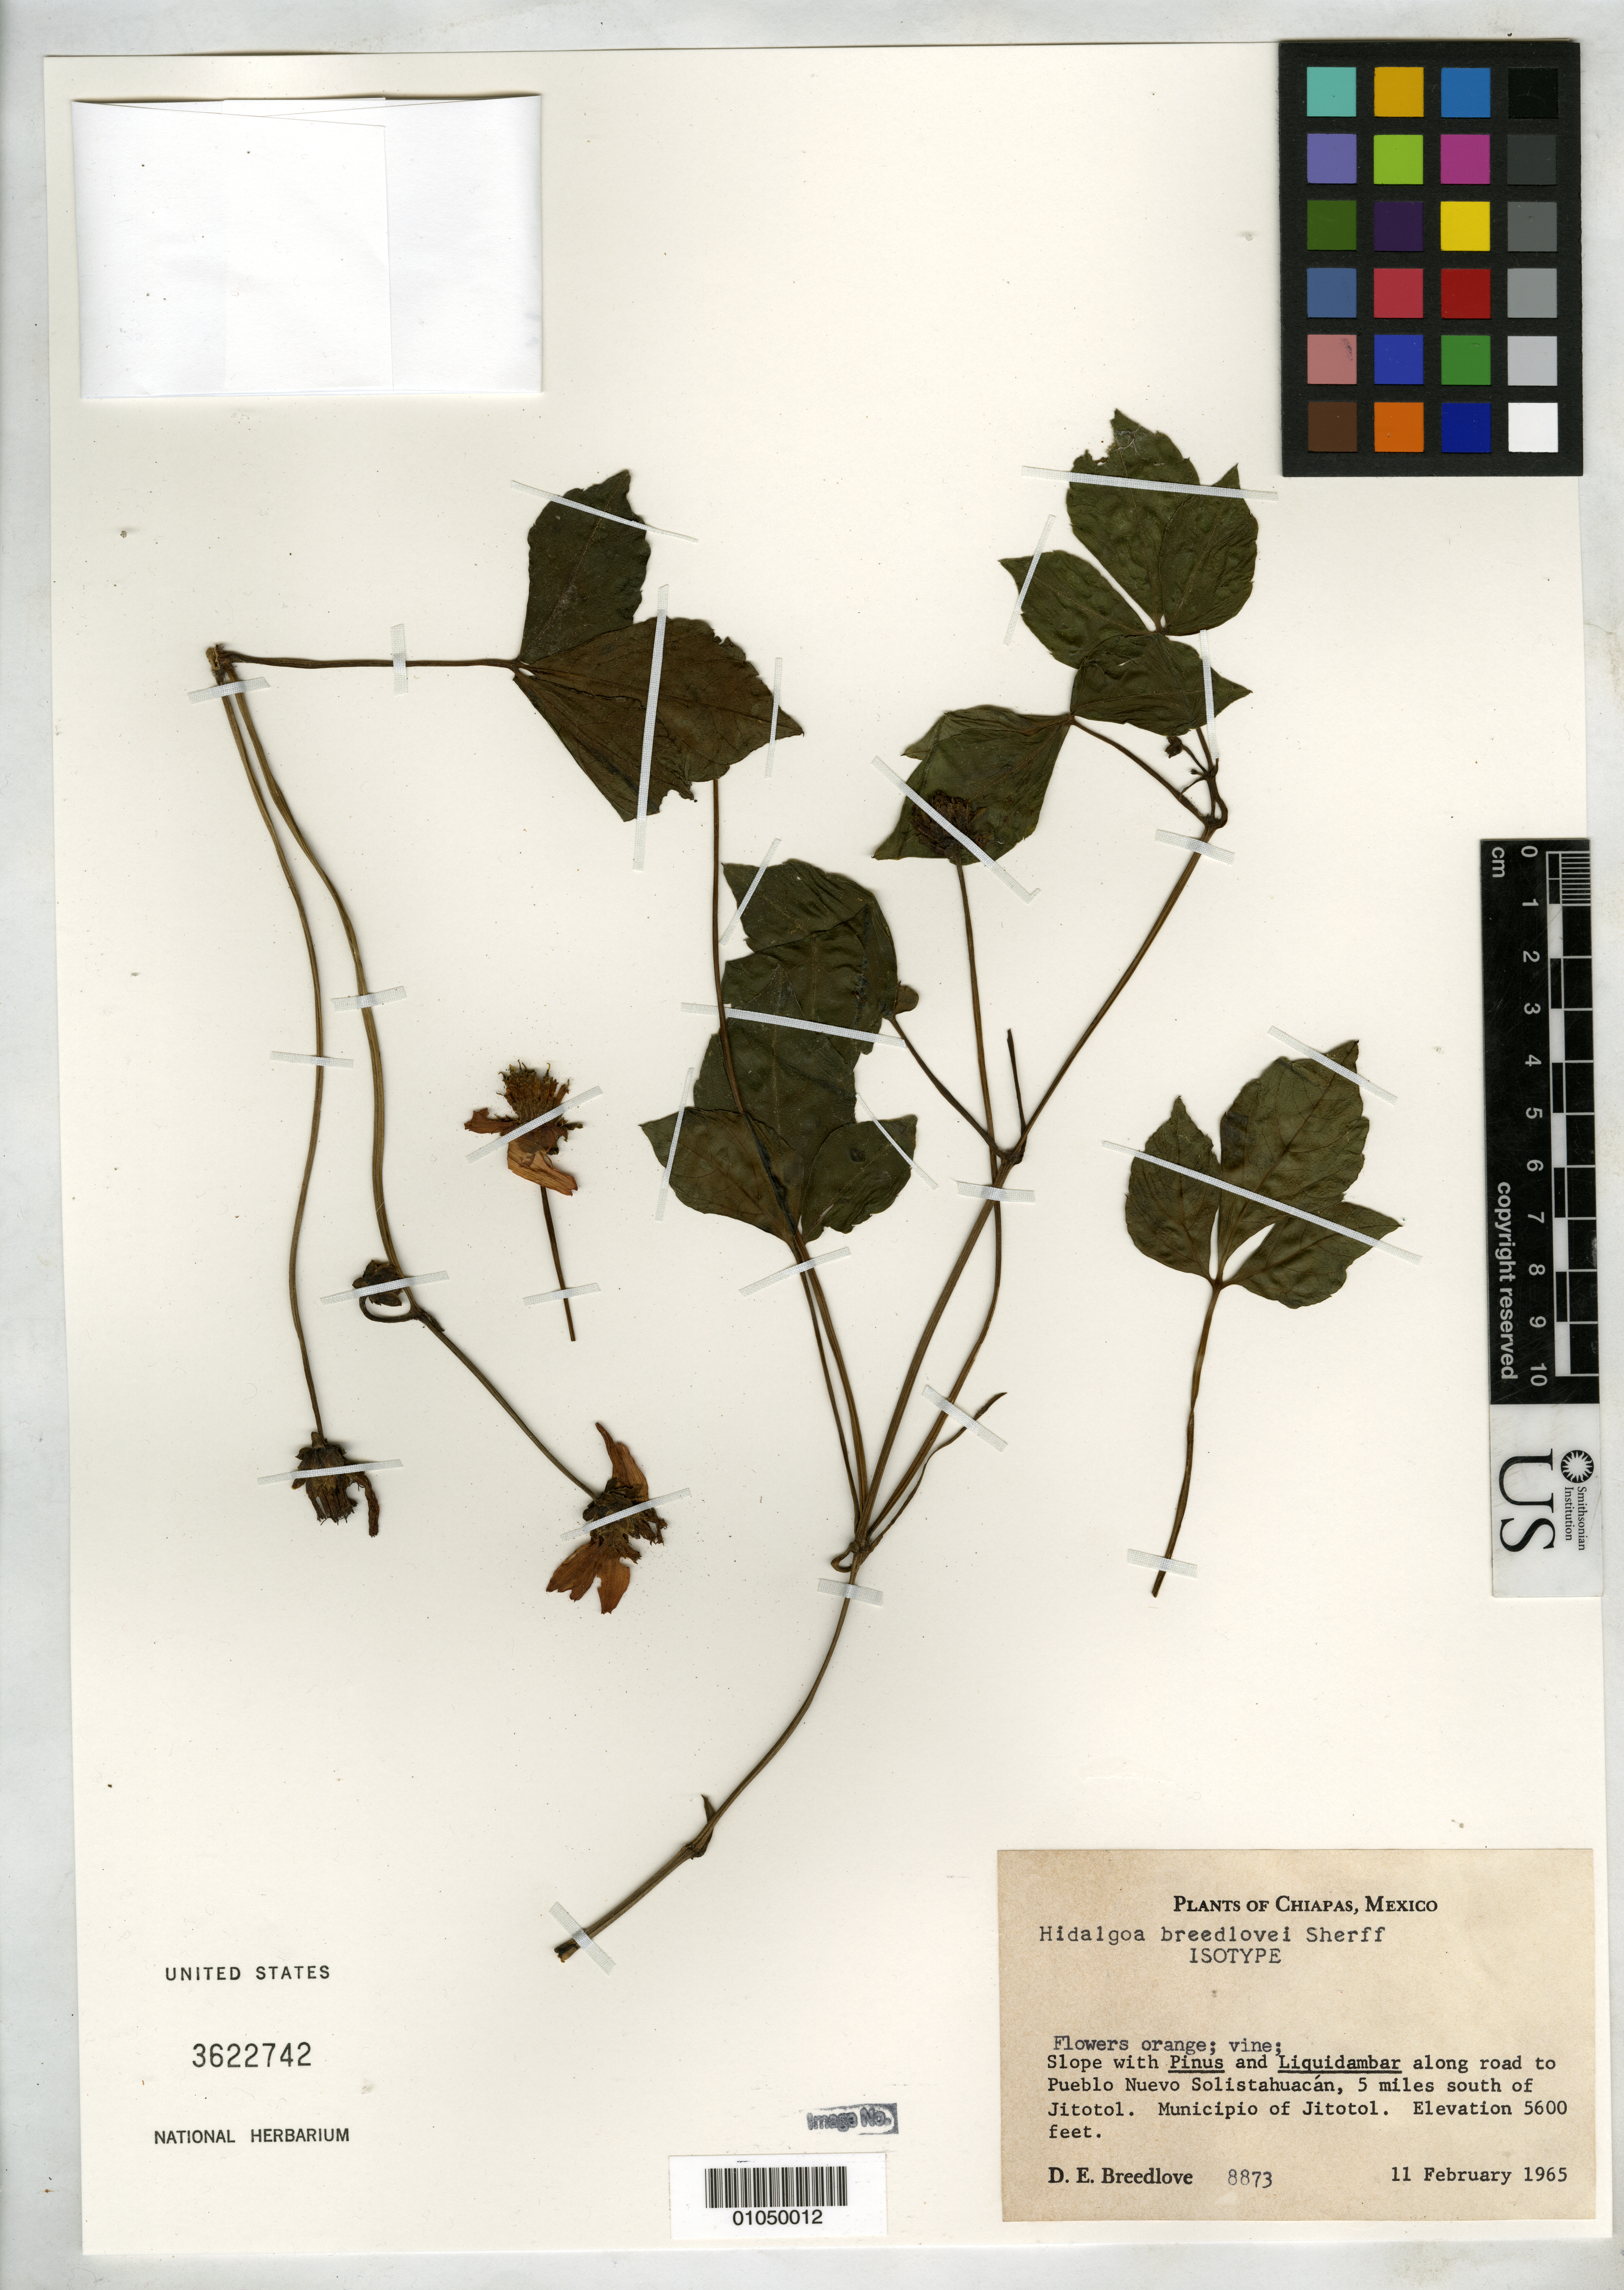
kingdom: Plantae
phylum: Tracheophyta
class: Magnoliopsida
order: Asterales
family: Asteraceae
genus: Hidalgoa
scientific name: Hidalgoa breedlovei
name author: Sherff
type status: Isotype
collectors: D. E. Breedlove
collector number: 8873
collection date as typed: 11 Feb 1965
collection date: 1965-02-11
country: Mexico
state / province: Chiapas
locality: Along road to Pueblo Nuevo Solistahuacán, 5 miles south of Jitotol.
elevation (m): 1707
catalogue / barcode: US 3622742